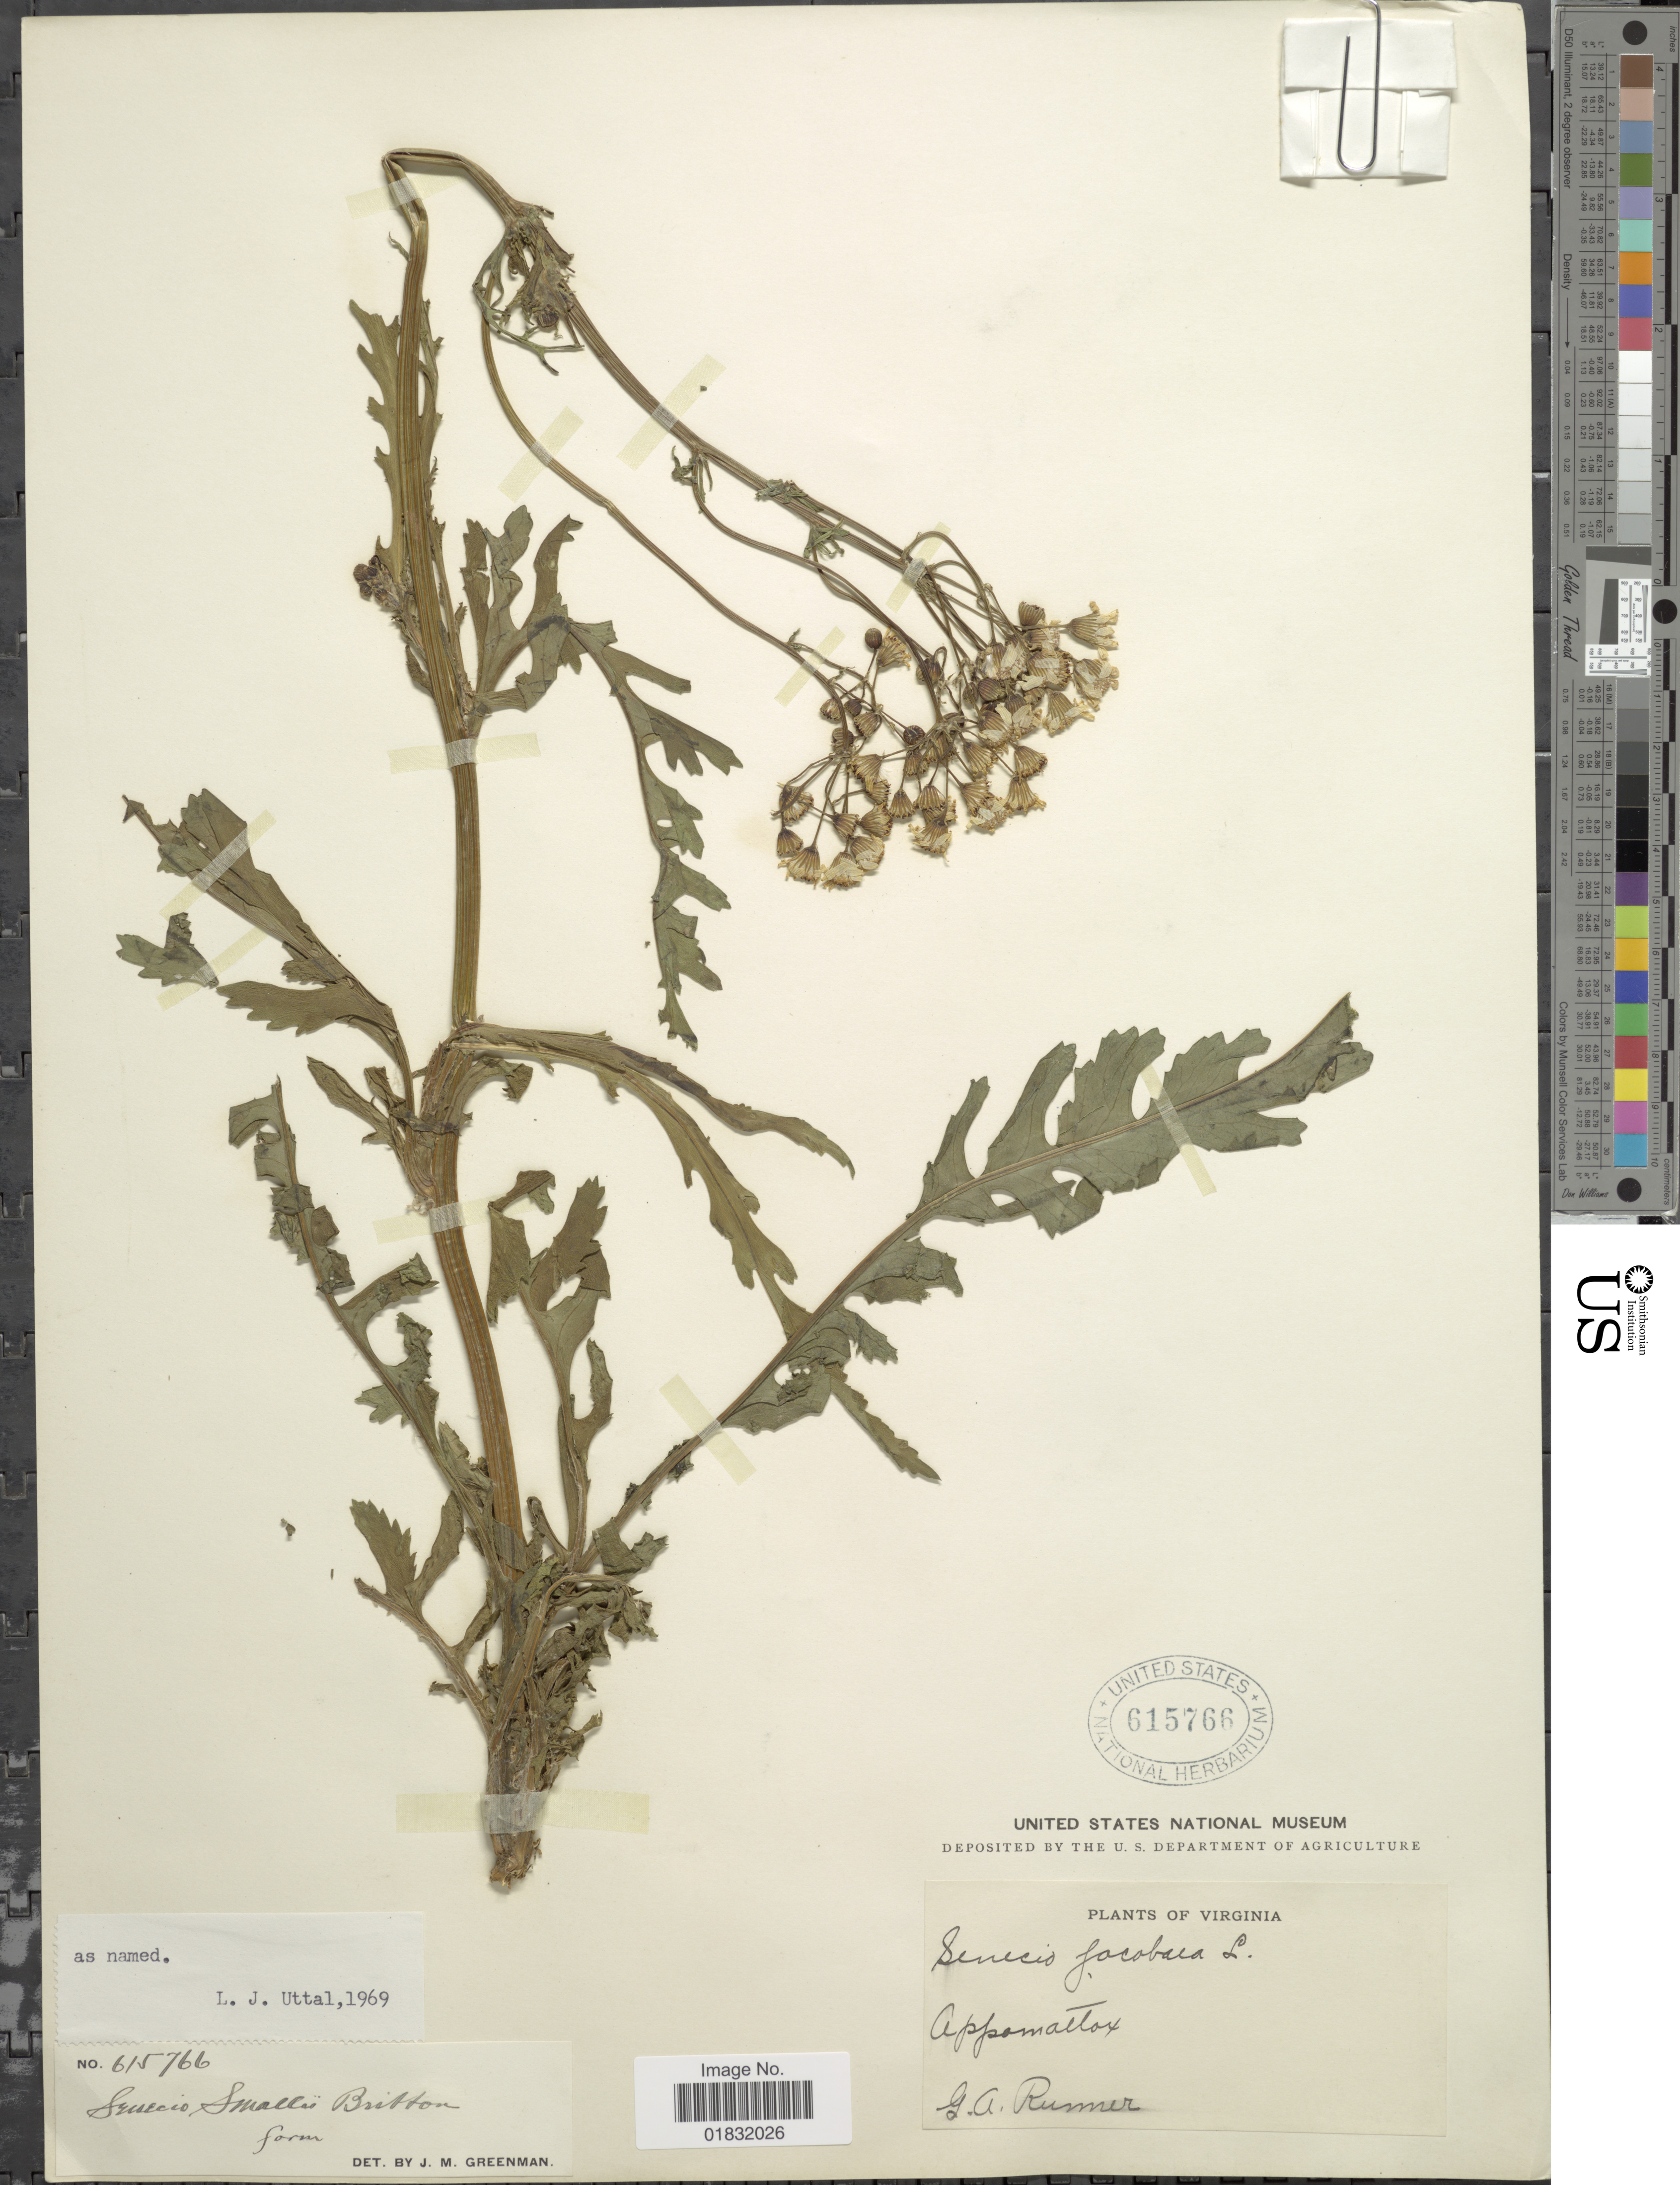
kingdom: Plantae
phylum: Tracheophyta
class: Magnoliopsida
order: Asterales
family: Asteraceae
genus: Packera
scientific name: Packera smallii Britton comb ined.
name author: Britton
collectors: G. Runner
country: United States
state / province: Virginia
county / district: Appomattox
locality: Appomattox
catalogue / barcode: US 615766